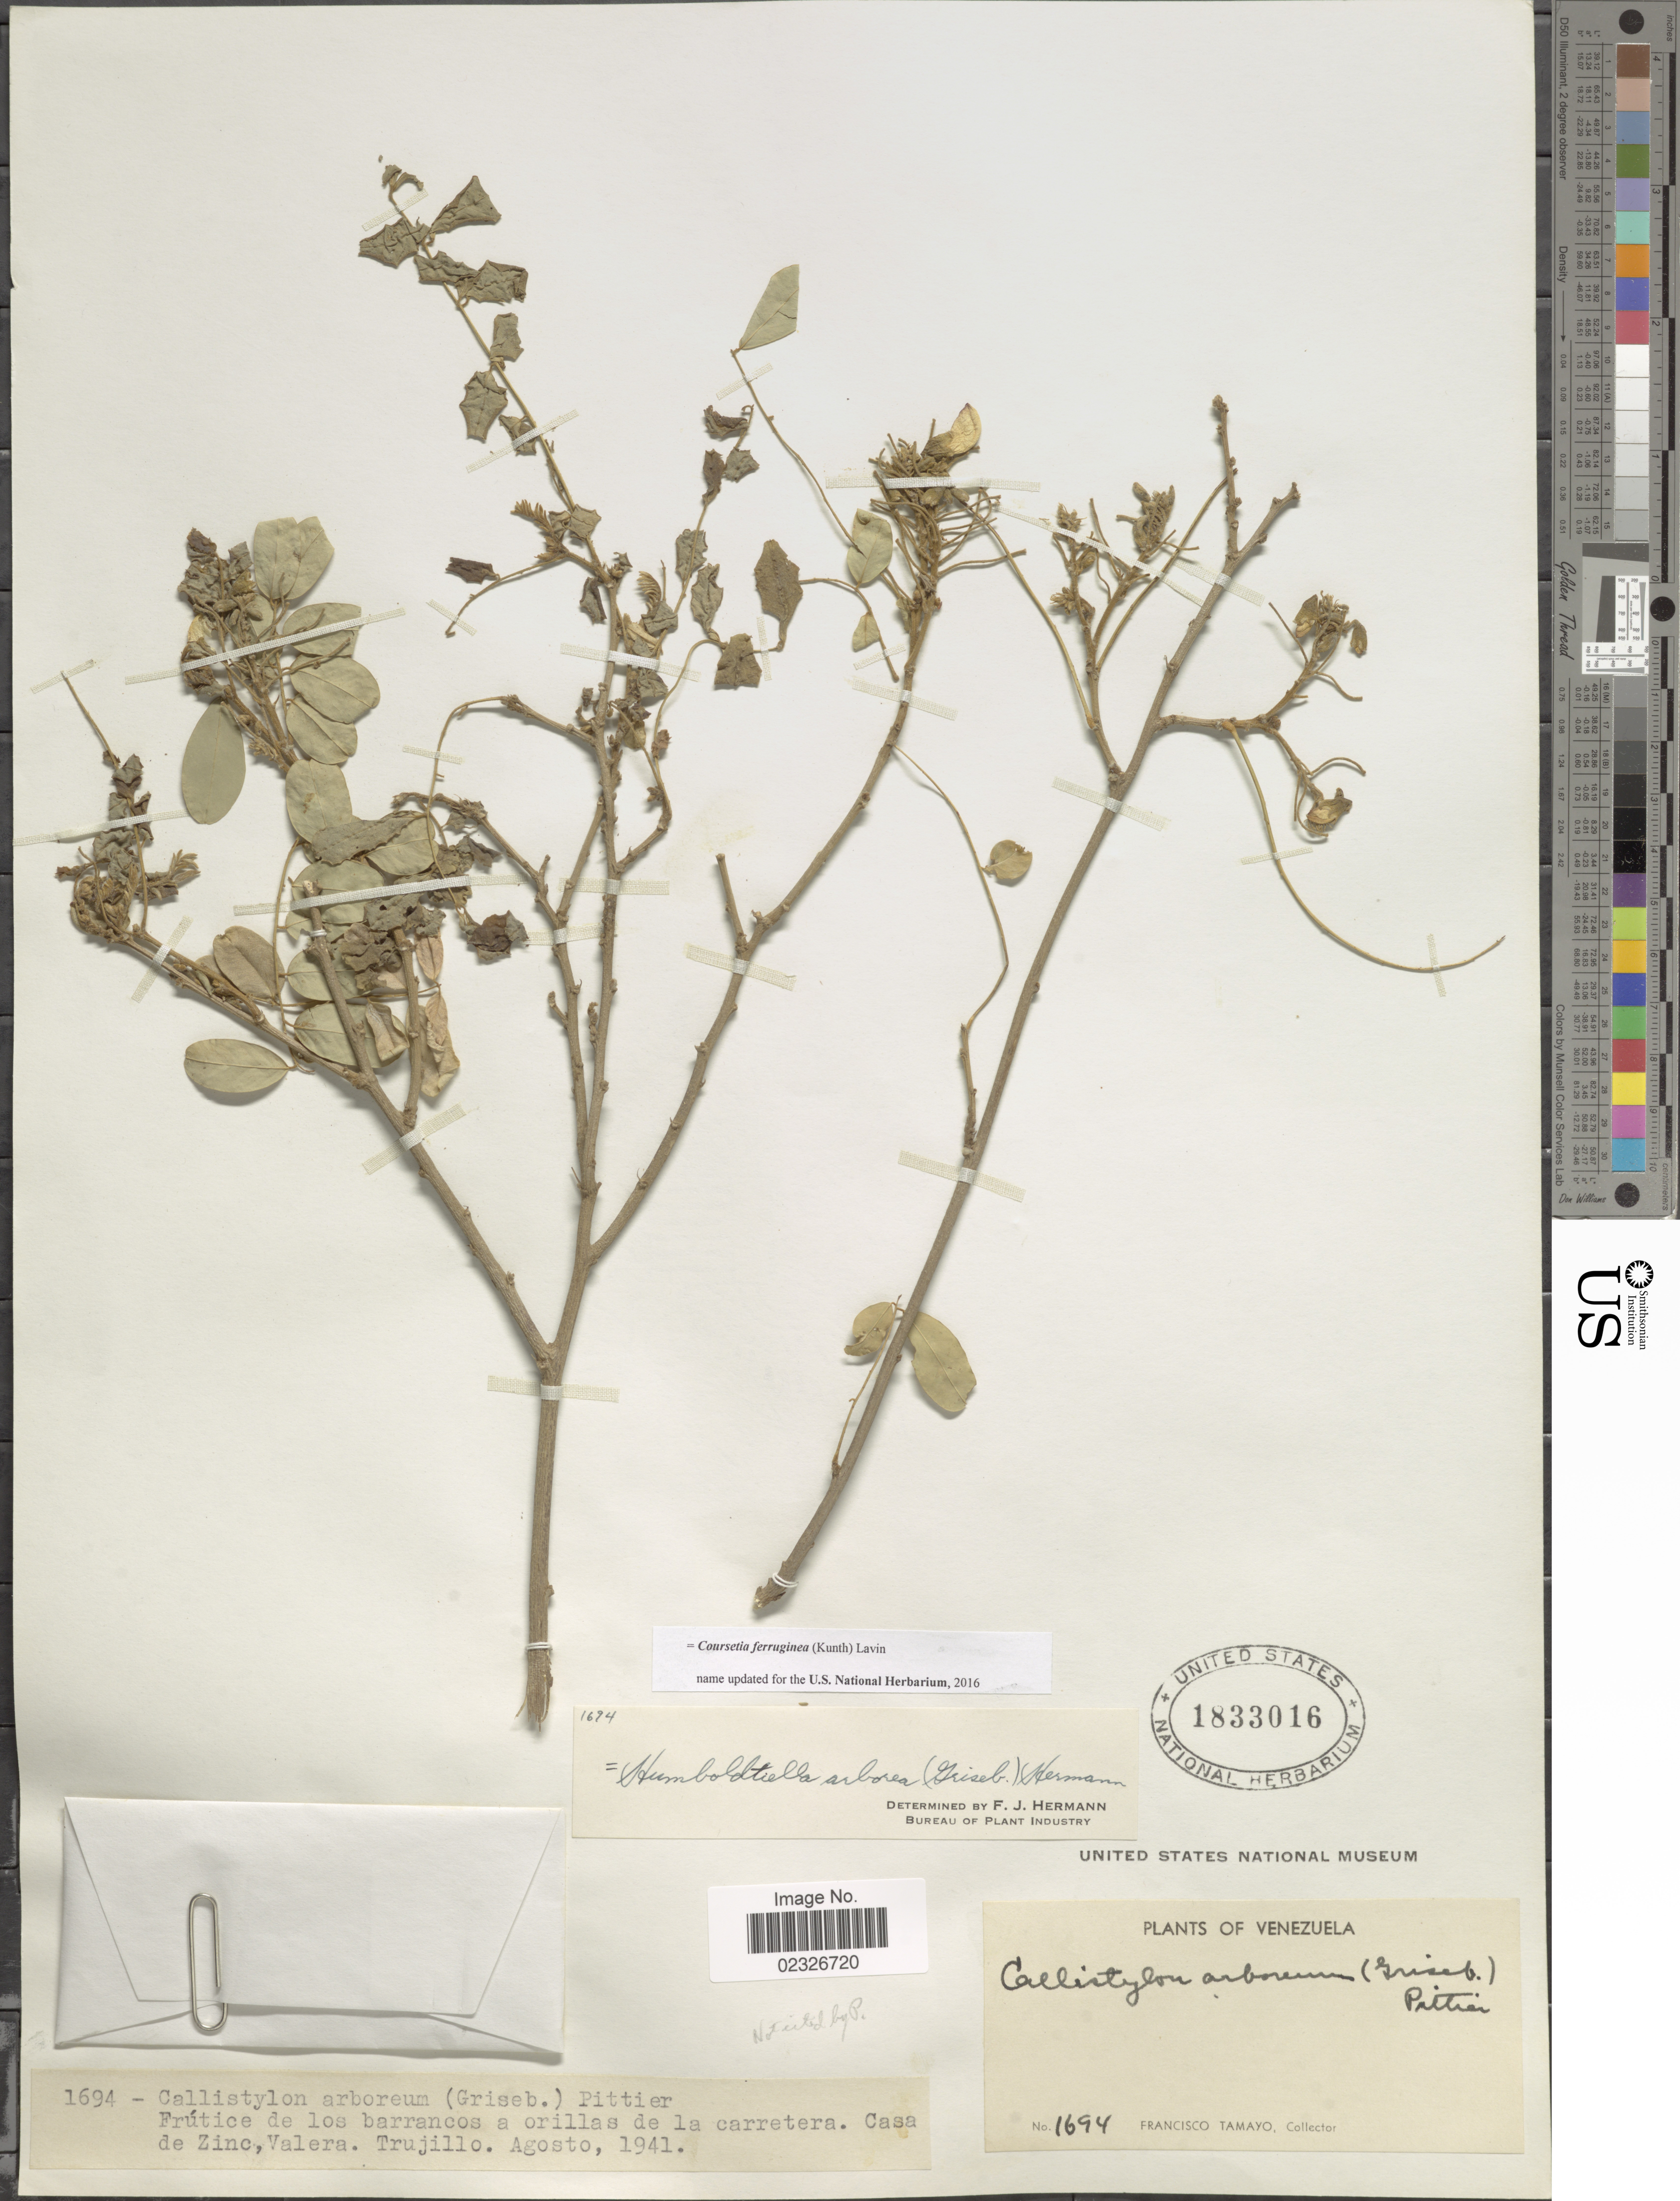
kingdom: Plantae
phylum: Tracheophyta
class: Magnoliopsida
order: Fabales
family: Fabaceae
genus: Coursetia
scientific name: Coursetia ferruginea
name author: (Kunth) Lavin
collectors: F. Tamayo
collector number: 1694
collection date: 1941-08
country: Venezuela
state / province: Trujillo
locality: Casa de Zinc, Valera.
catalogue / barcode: US 1833016